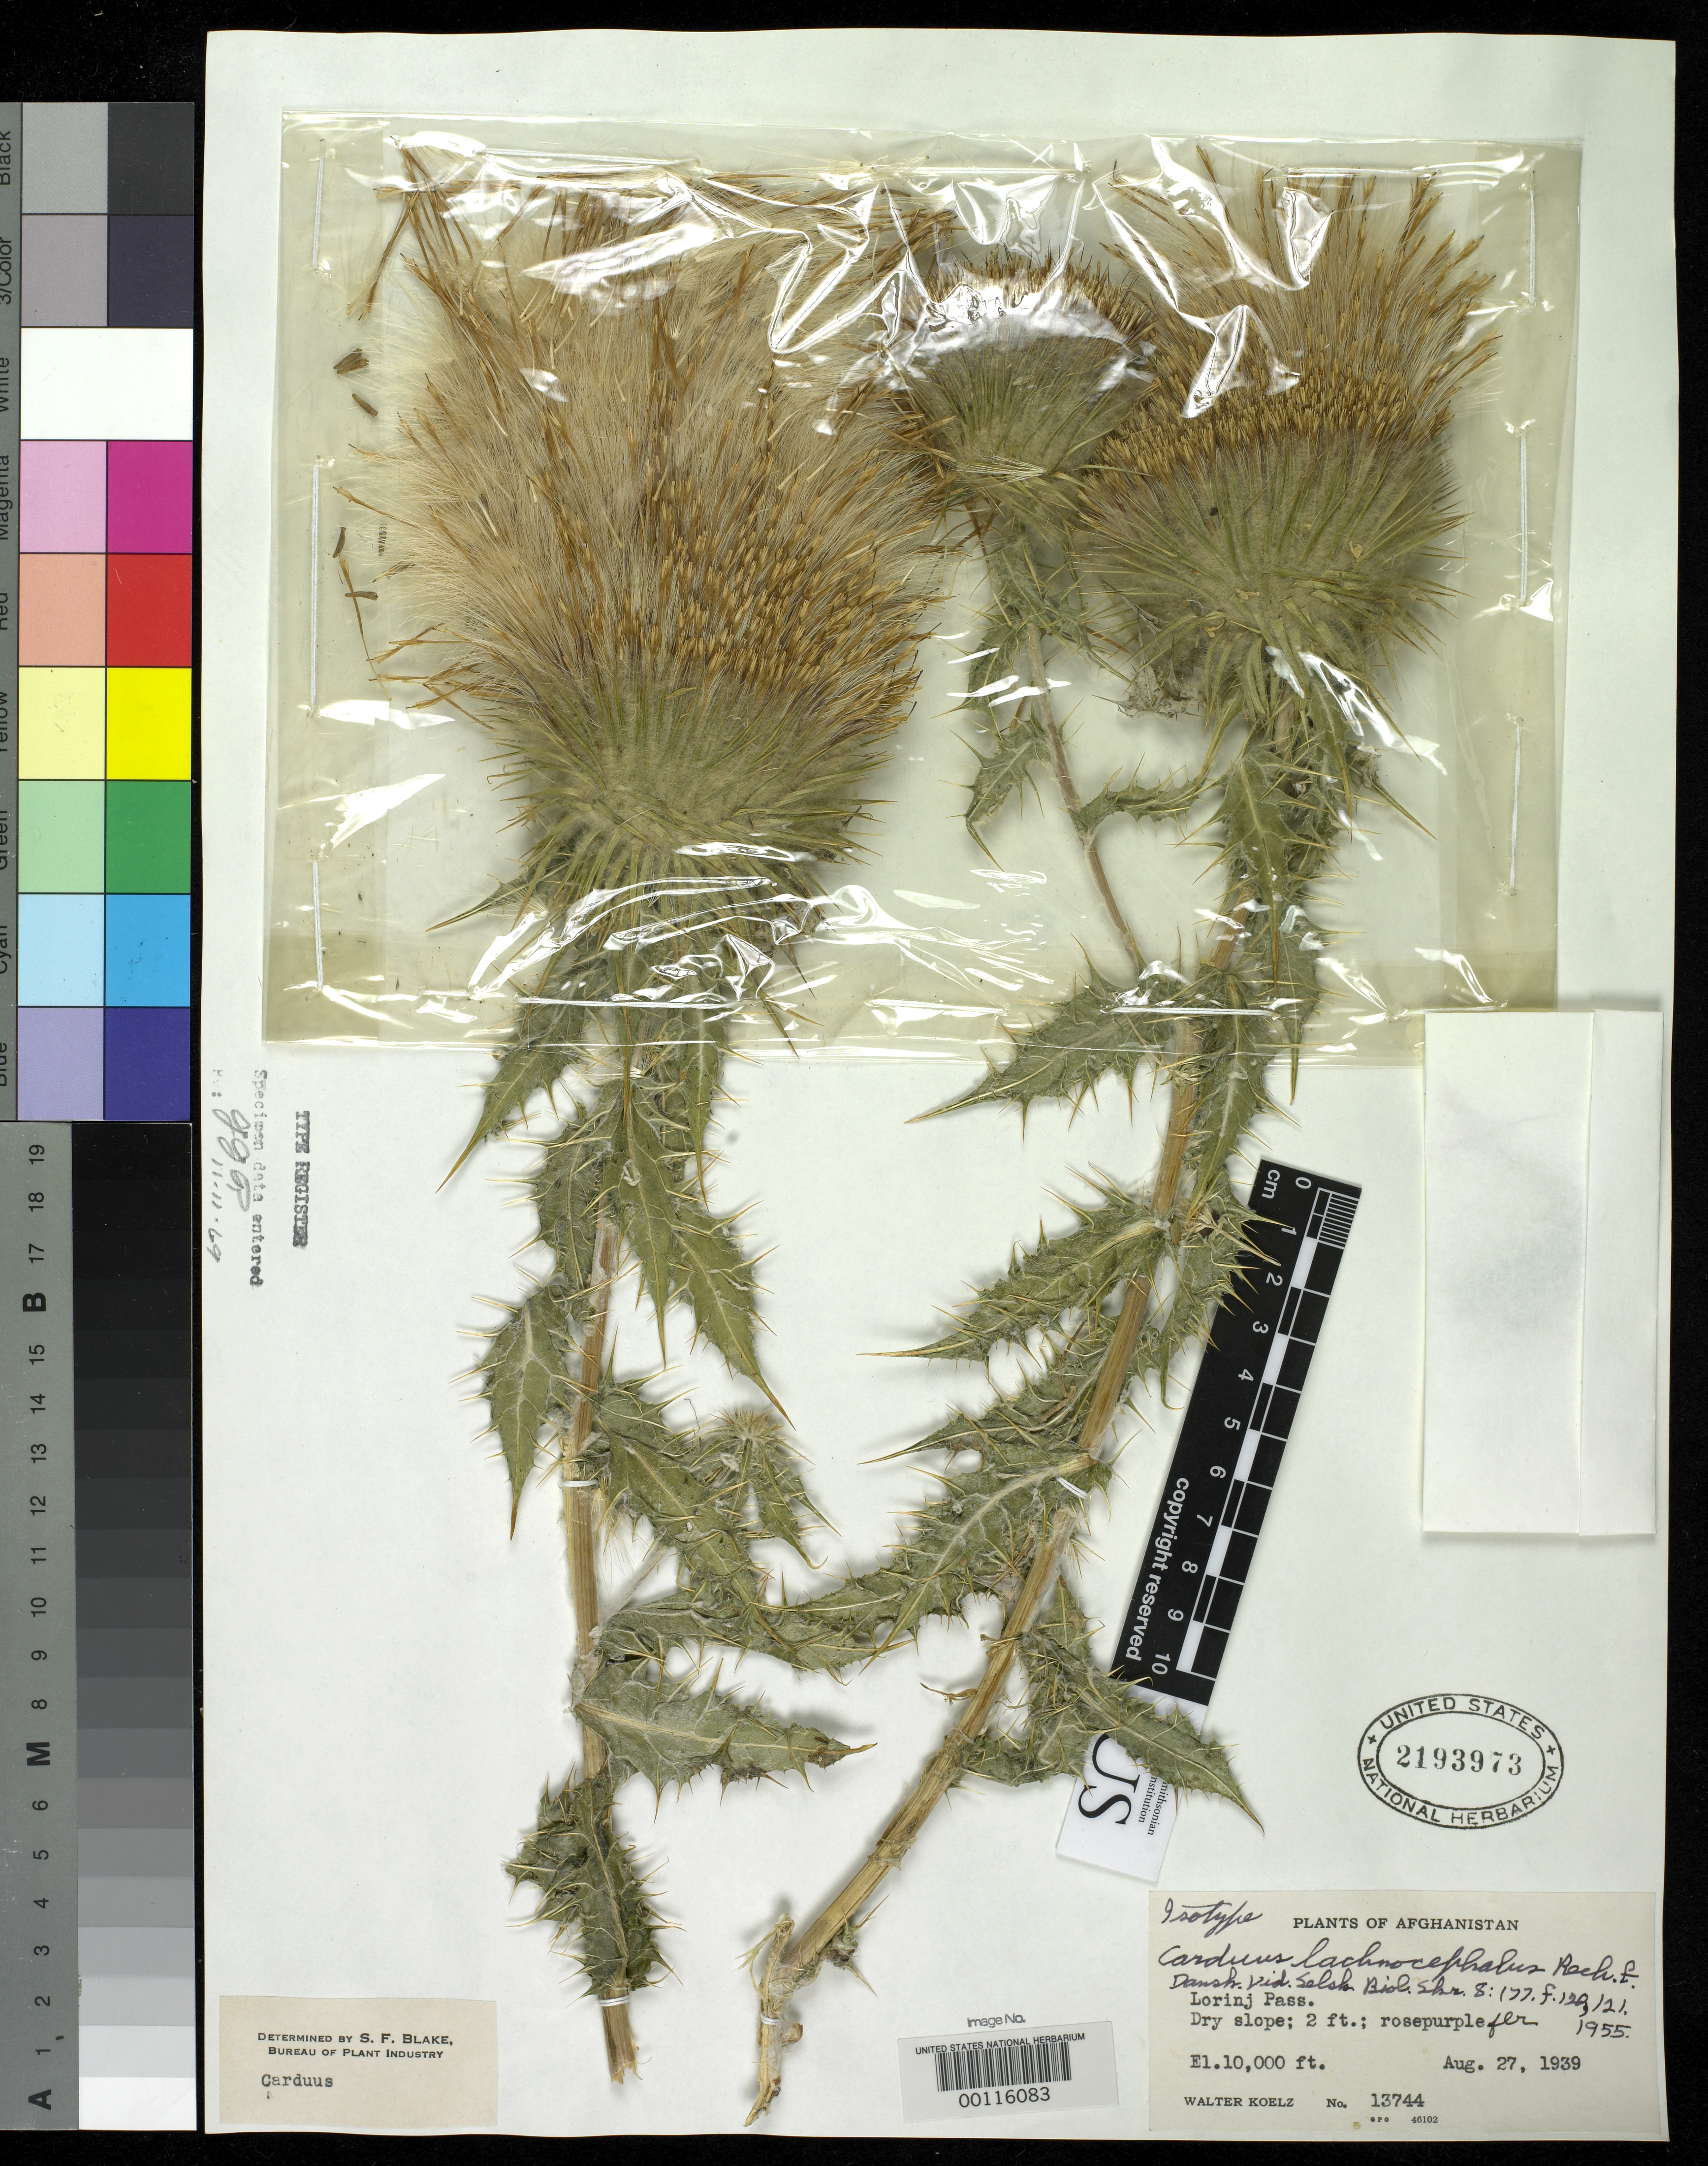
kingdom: Plantae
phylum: Tracheophyta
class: Magnoliopsida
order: Asterales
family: Asteraceae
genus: Carduus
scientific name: Carduus lachnocephalus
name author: Rech. f.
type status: Isotype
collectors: W. N. Koelz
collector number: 13744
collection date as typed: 27 Aug 1939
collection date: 1939-08-27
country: Afghanistan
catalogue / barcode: US 2193973